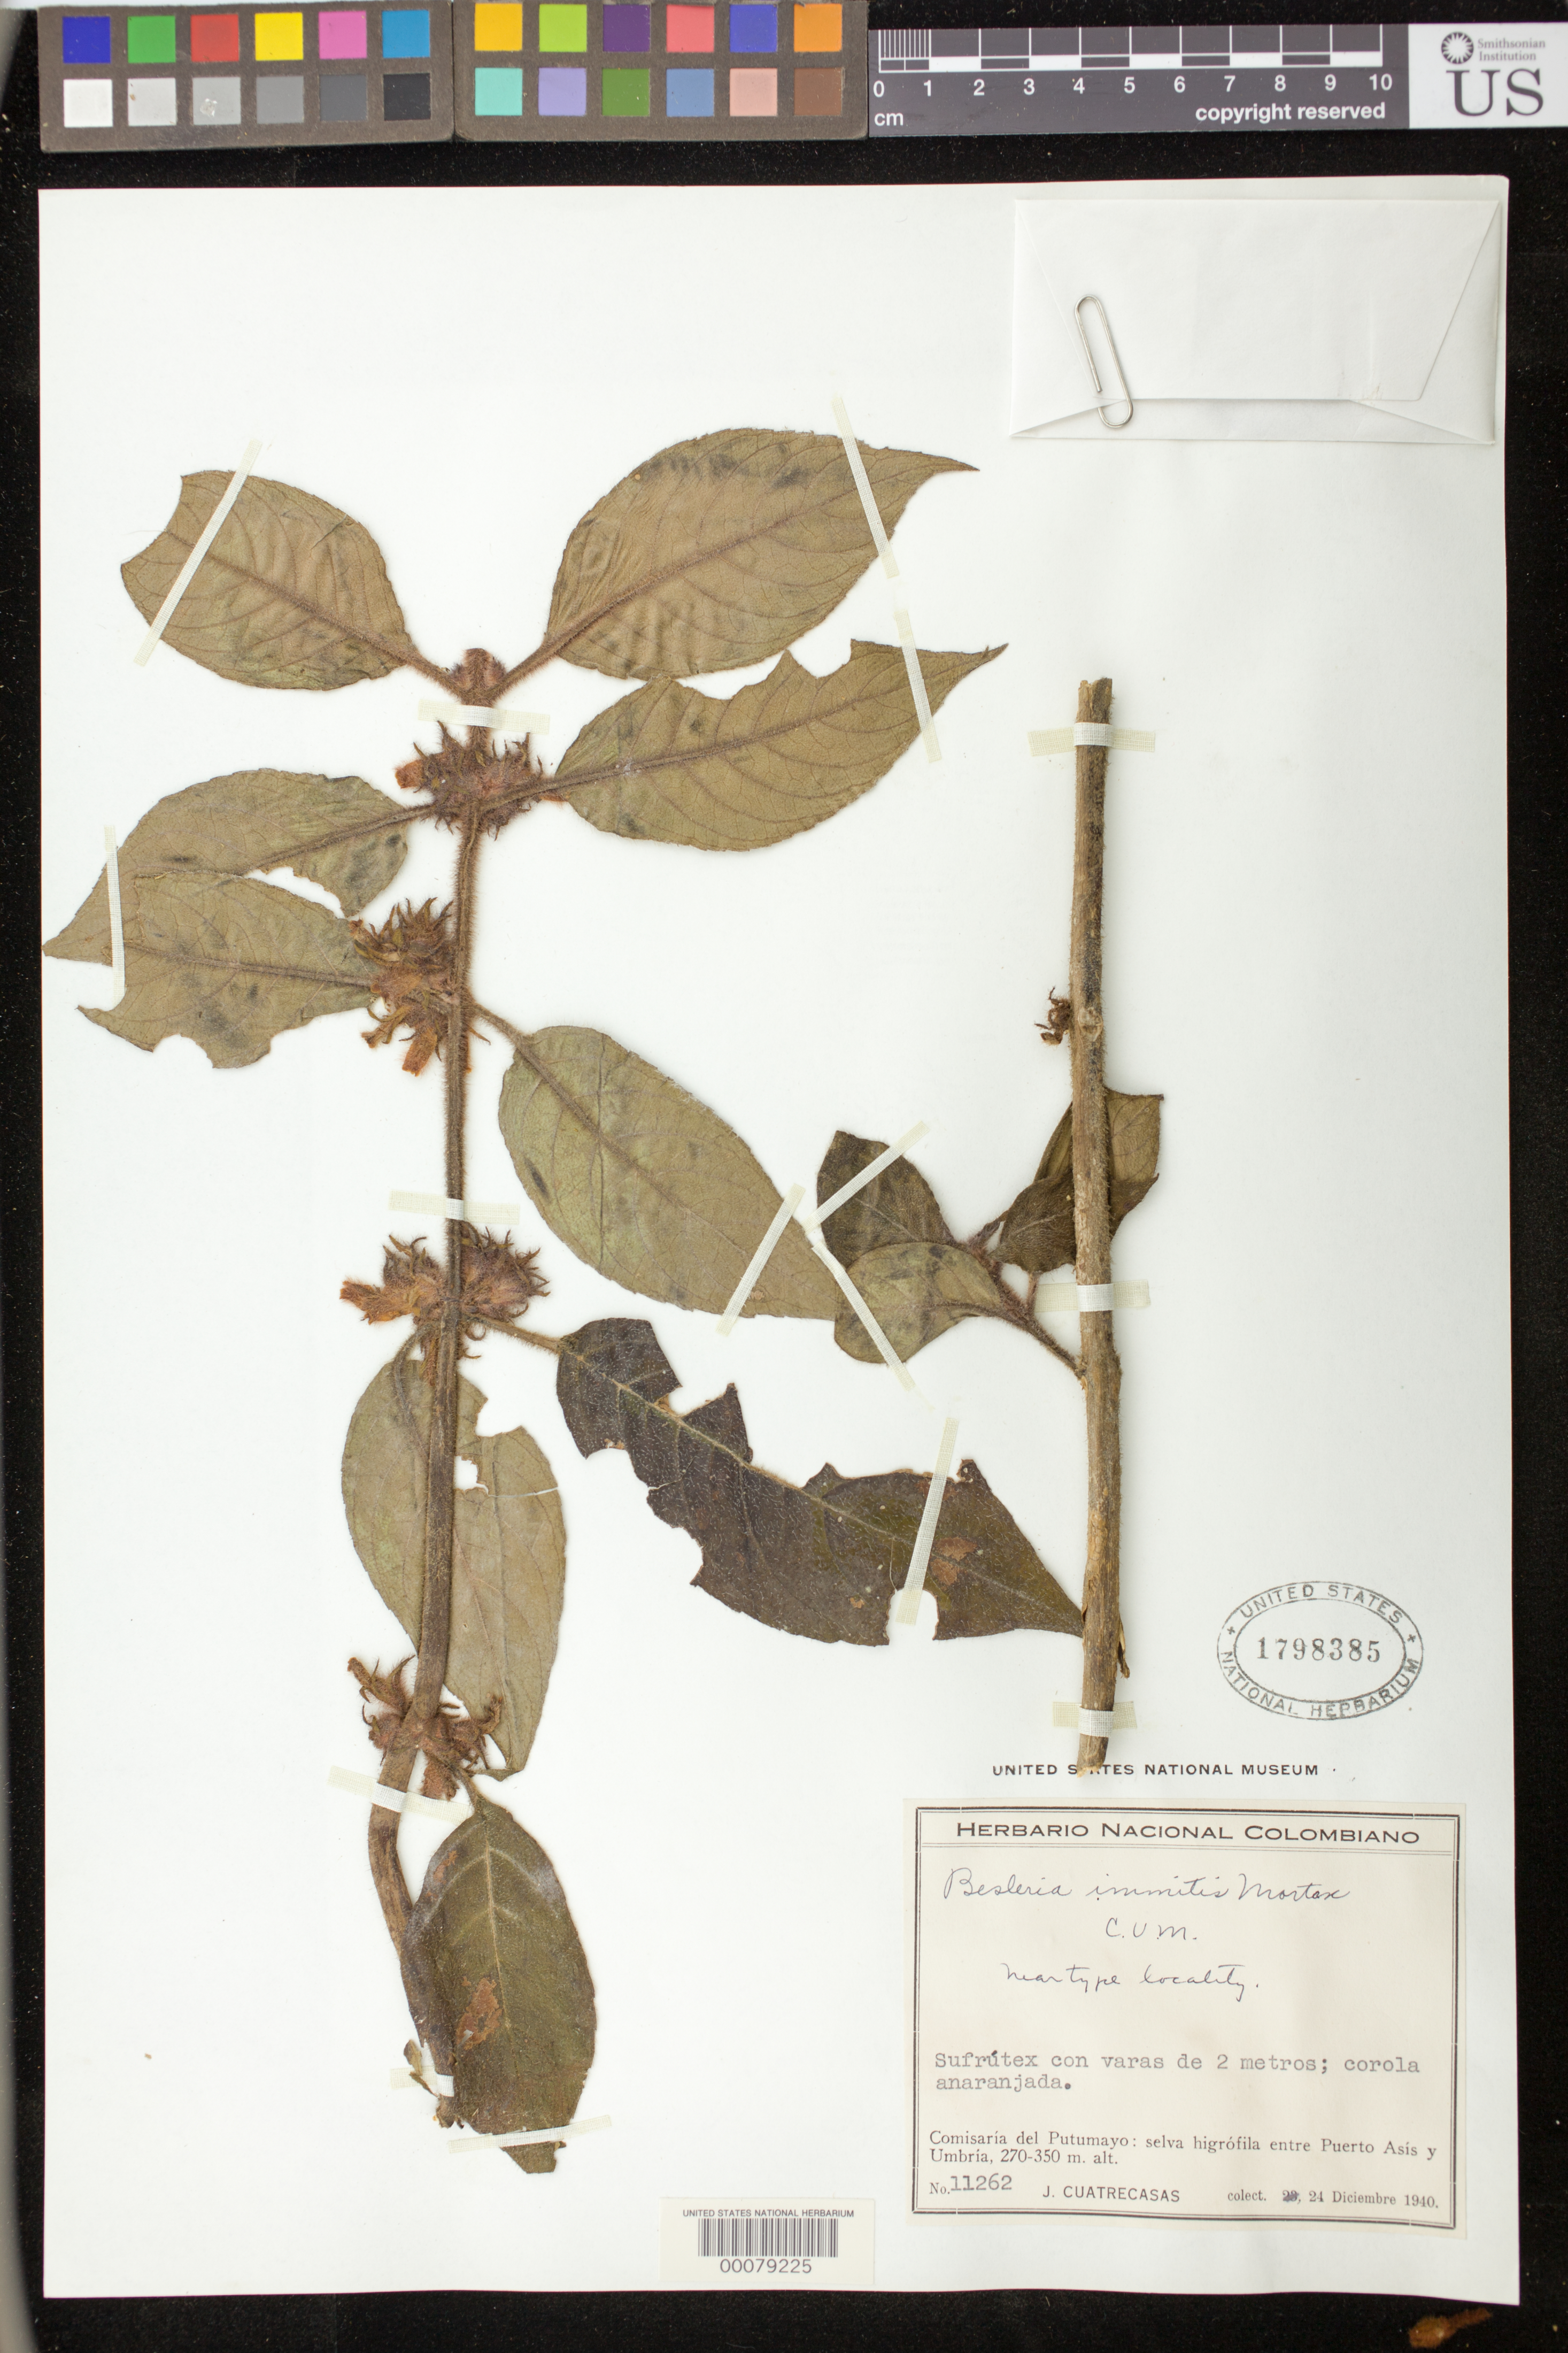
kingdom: Plantae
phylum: Tracheophyta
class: Magnoliopsida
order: Lamiales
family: Gesneriaceae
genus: Besleria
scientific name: Besleria immitis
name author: C.V. Morton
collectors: J. Cuatrecasas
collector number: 11262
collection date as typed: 24 Dec 1940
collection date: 1940-12-24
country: Colombia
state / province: Putumayo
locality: Entre Puerto Asis y Umbria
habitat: Forest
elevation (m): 270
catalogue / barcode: US 1798385